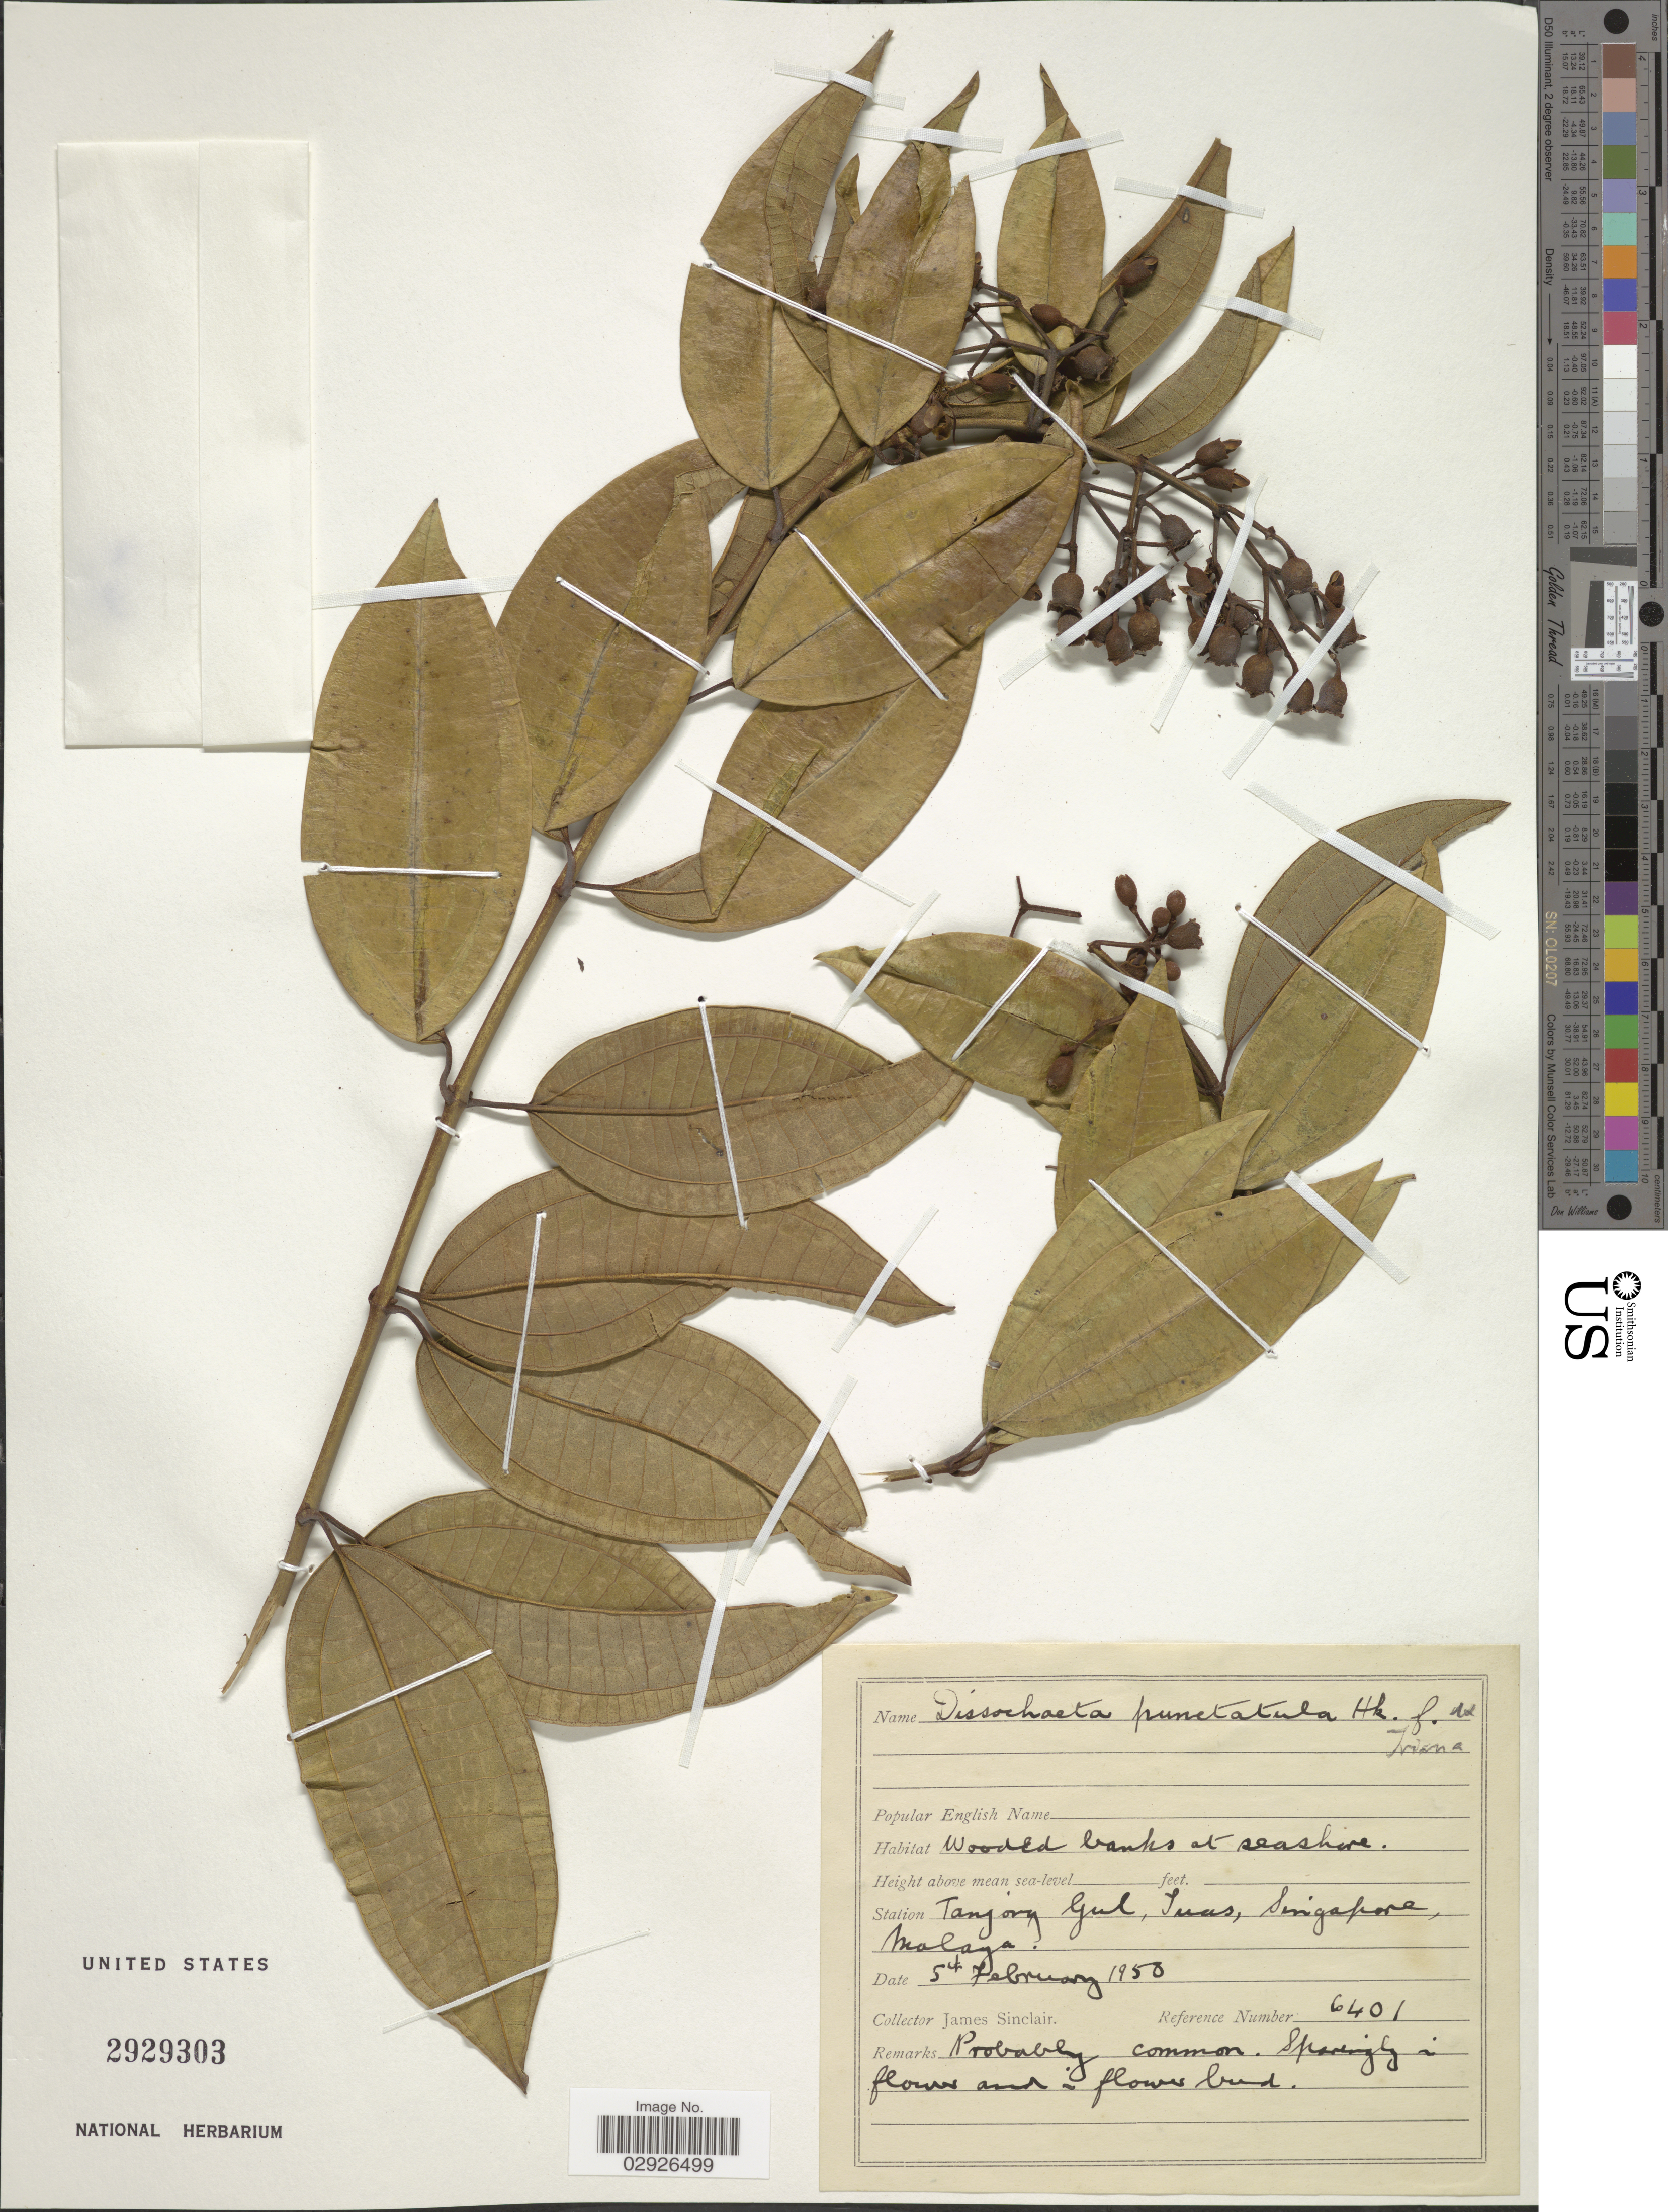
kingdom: Plantae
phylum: Tracheophyta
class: Magnoliopsida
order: Myrtales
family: Melastomataceae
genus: Dissochaeta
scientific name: Dissochaeta punctulata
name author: Hook. f. ex Triana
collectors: J. Sinclair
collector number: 6401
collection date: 1950-02-05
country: Singapore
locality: Station Tanjory Gul, Tuas, Malaya.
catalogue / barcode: US 2929303